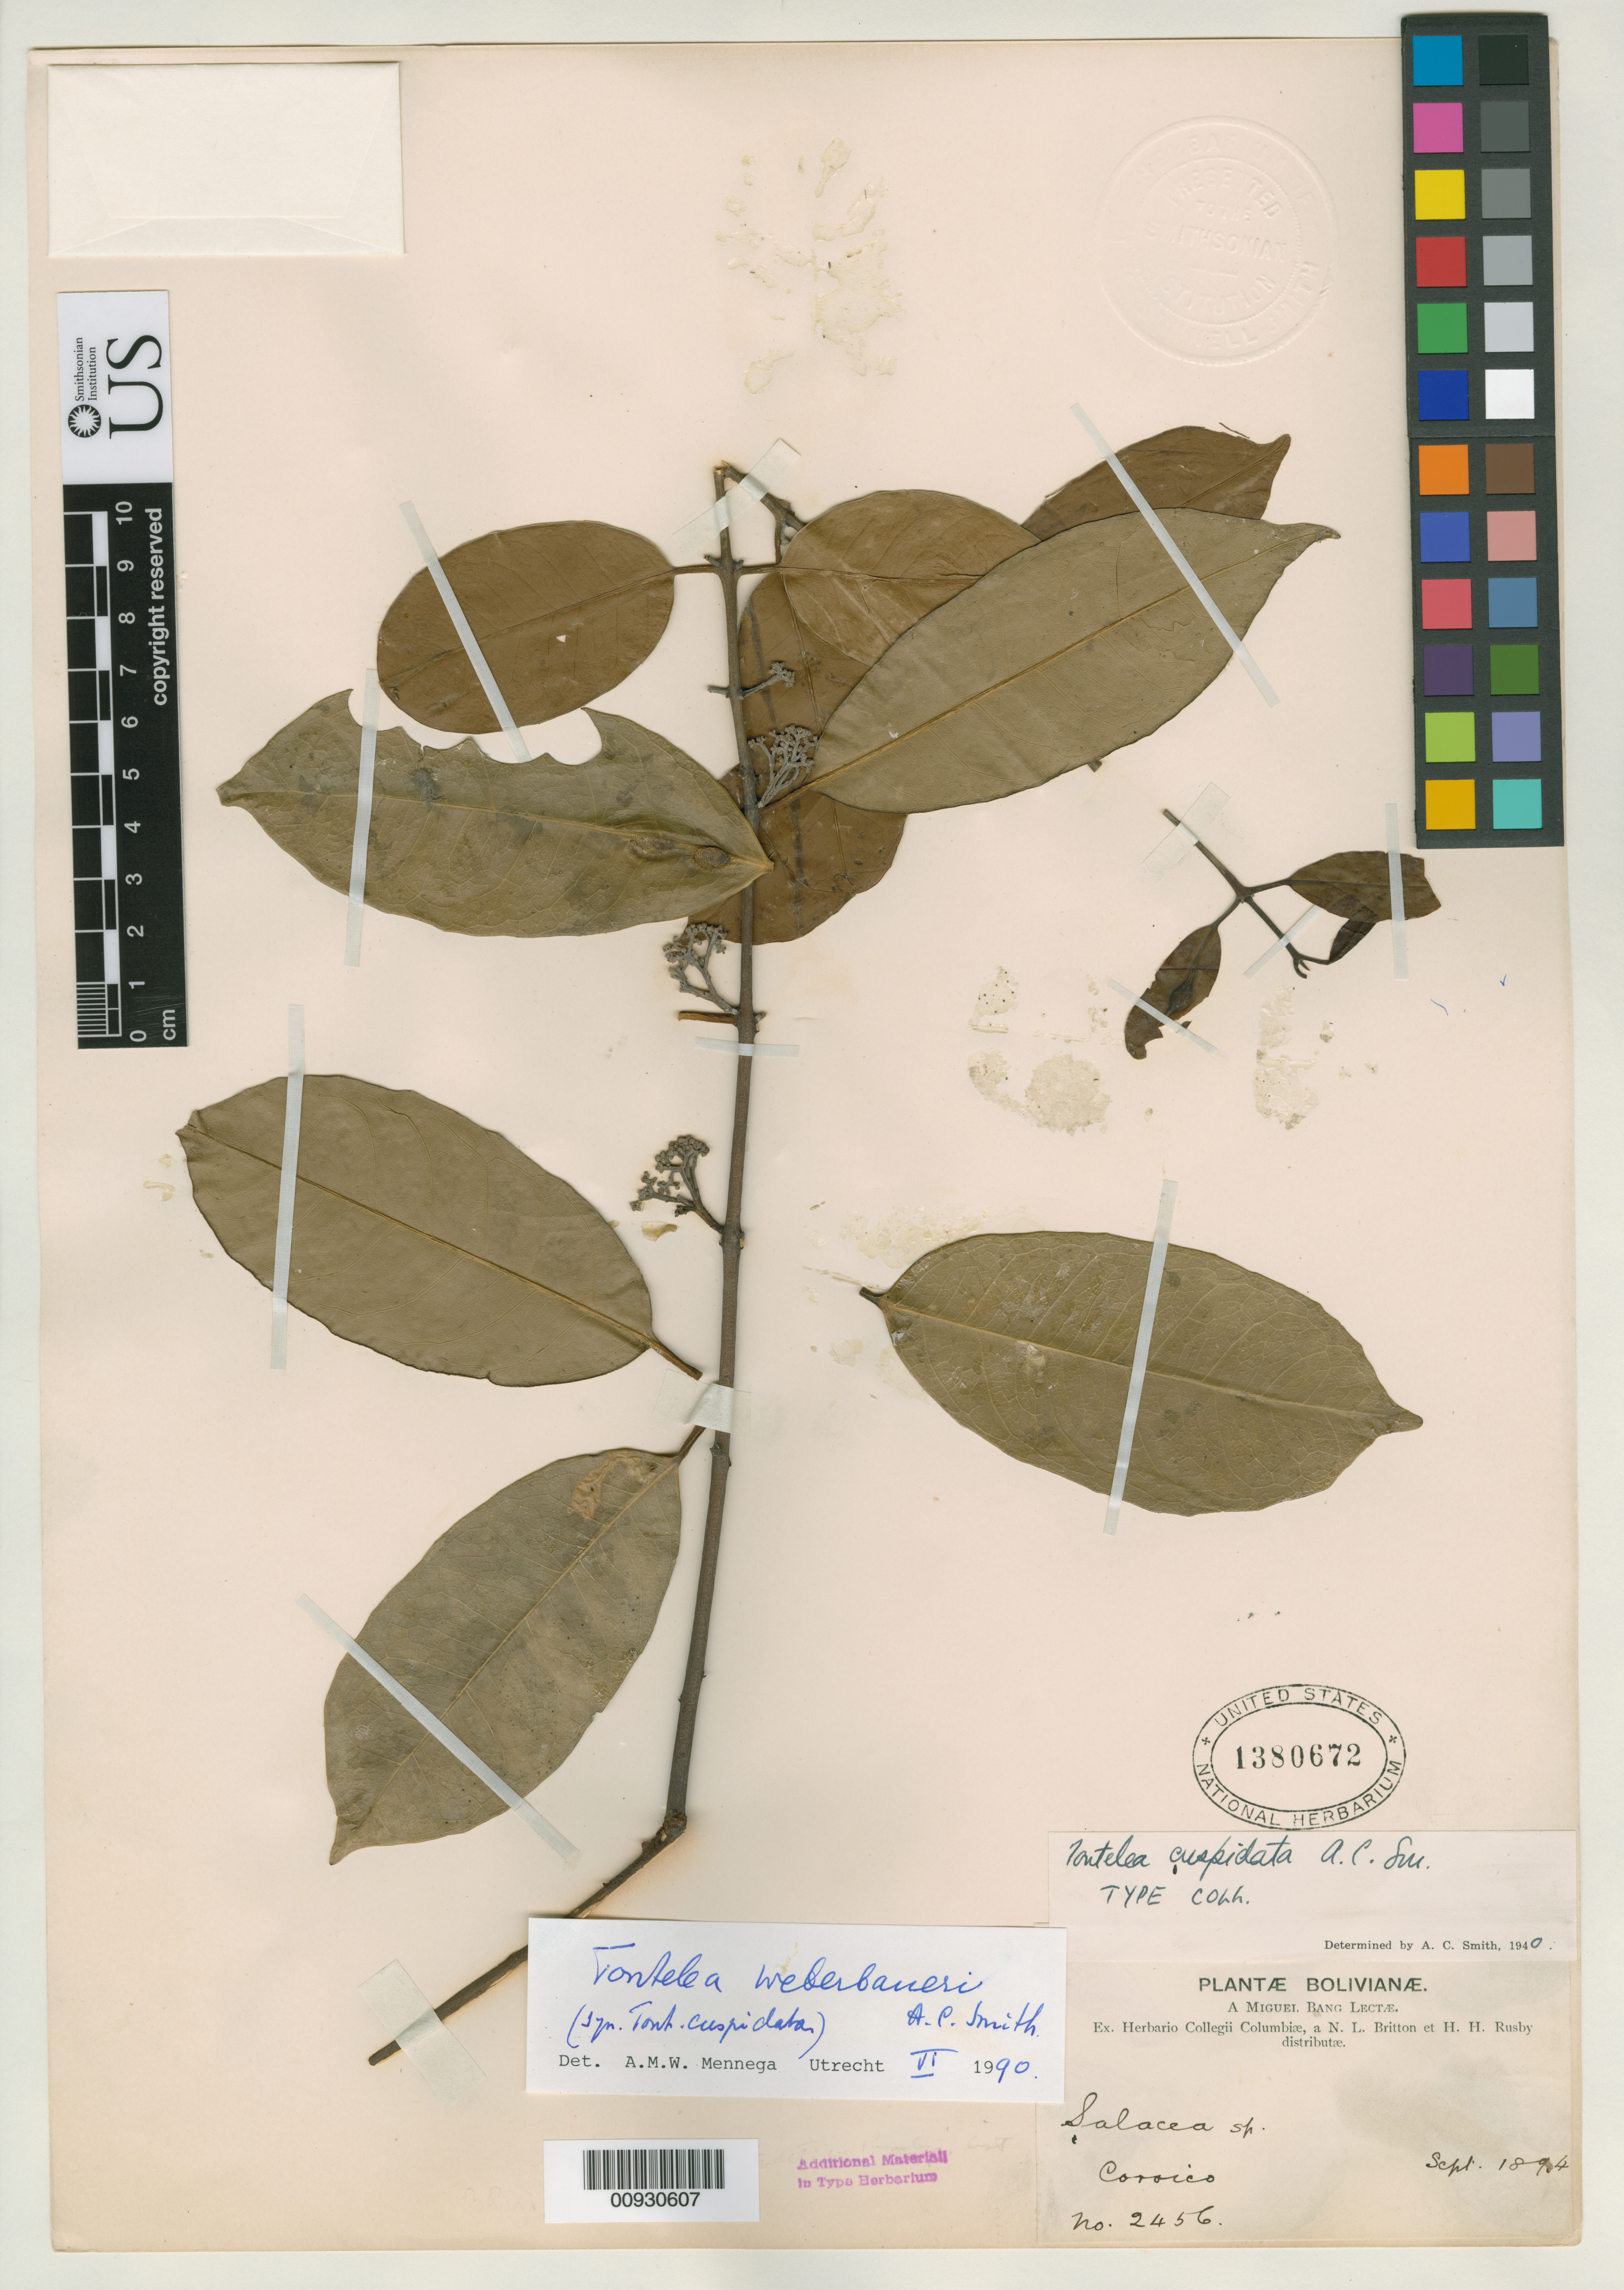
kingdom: Plantae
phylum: Tracheophyta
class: Magnoliopsida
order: Celastrales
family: Celastraceae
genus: Tontelea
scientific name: Tontelea cuspidata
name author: A.C. Sm.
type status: Isotype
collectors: M. Bang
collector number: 2456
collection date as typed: Sep 1894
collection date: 1894-09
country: Bolivia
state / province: La Paz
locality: Coroico.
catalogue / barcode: US 1380672